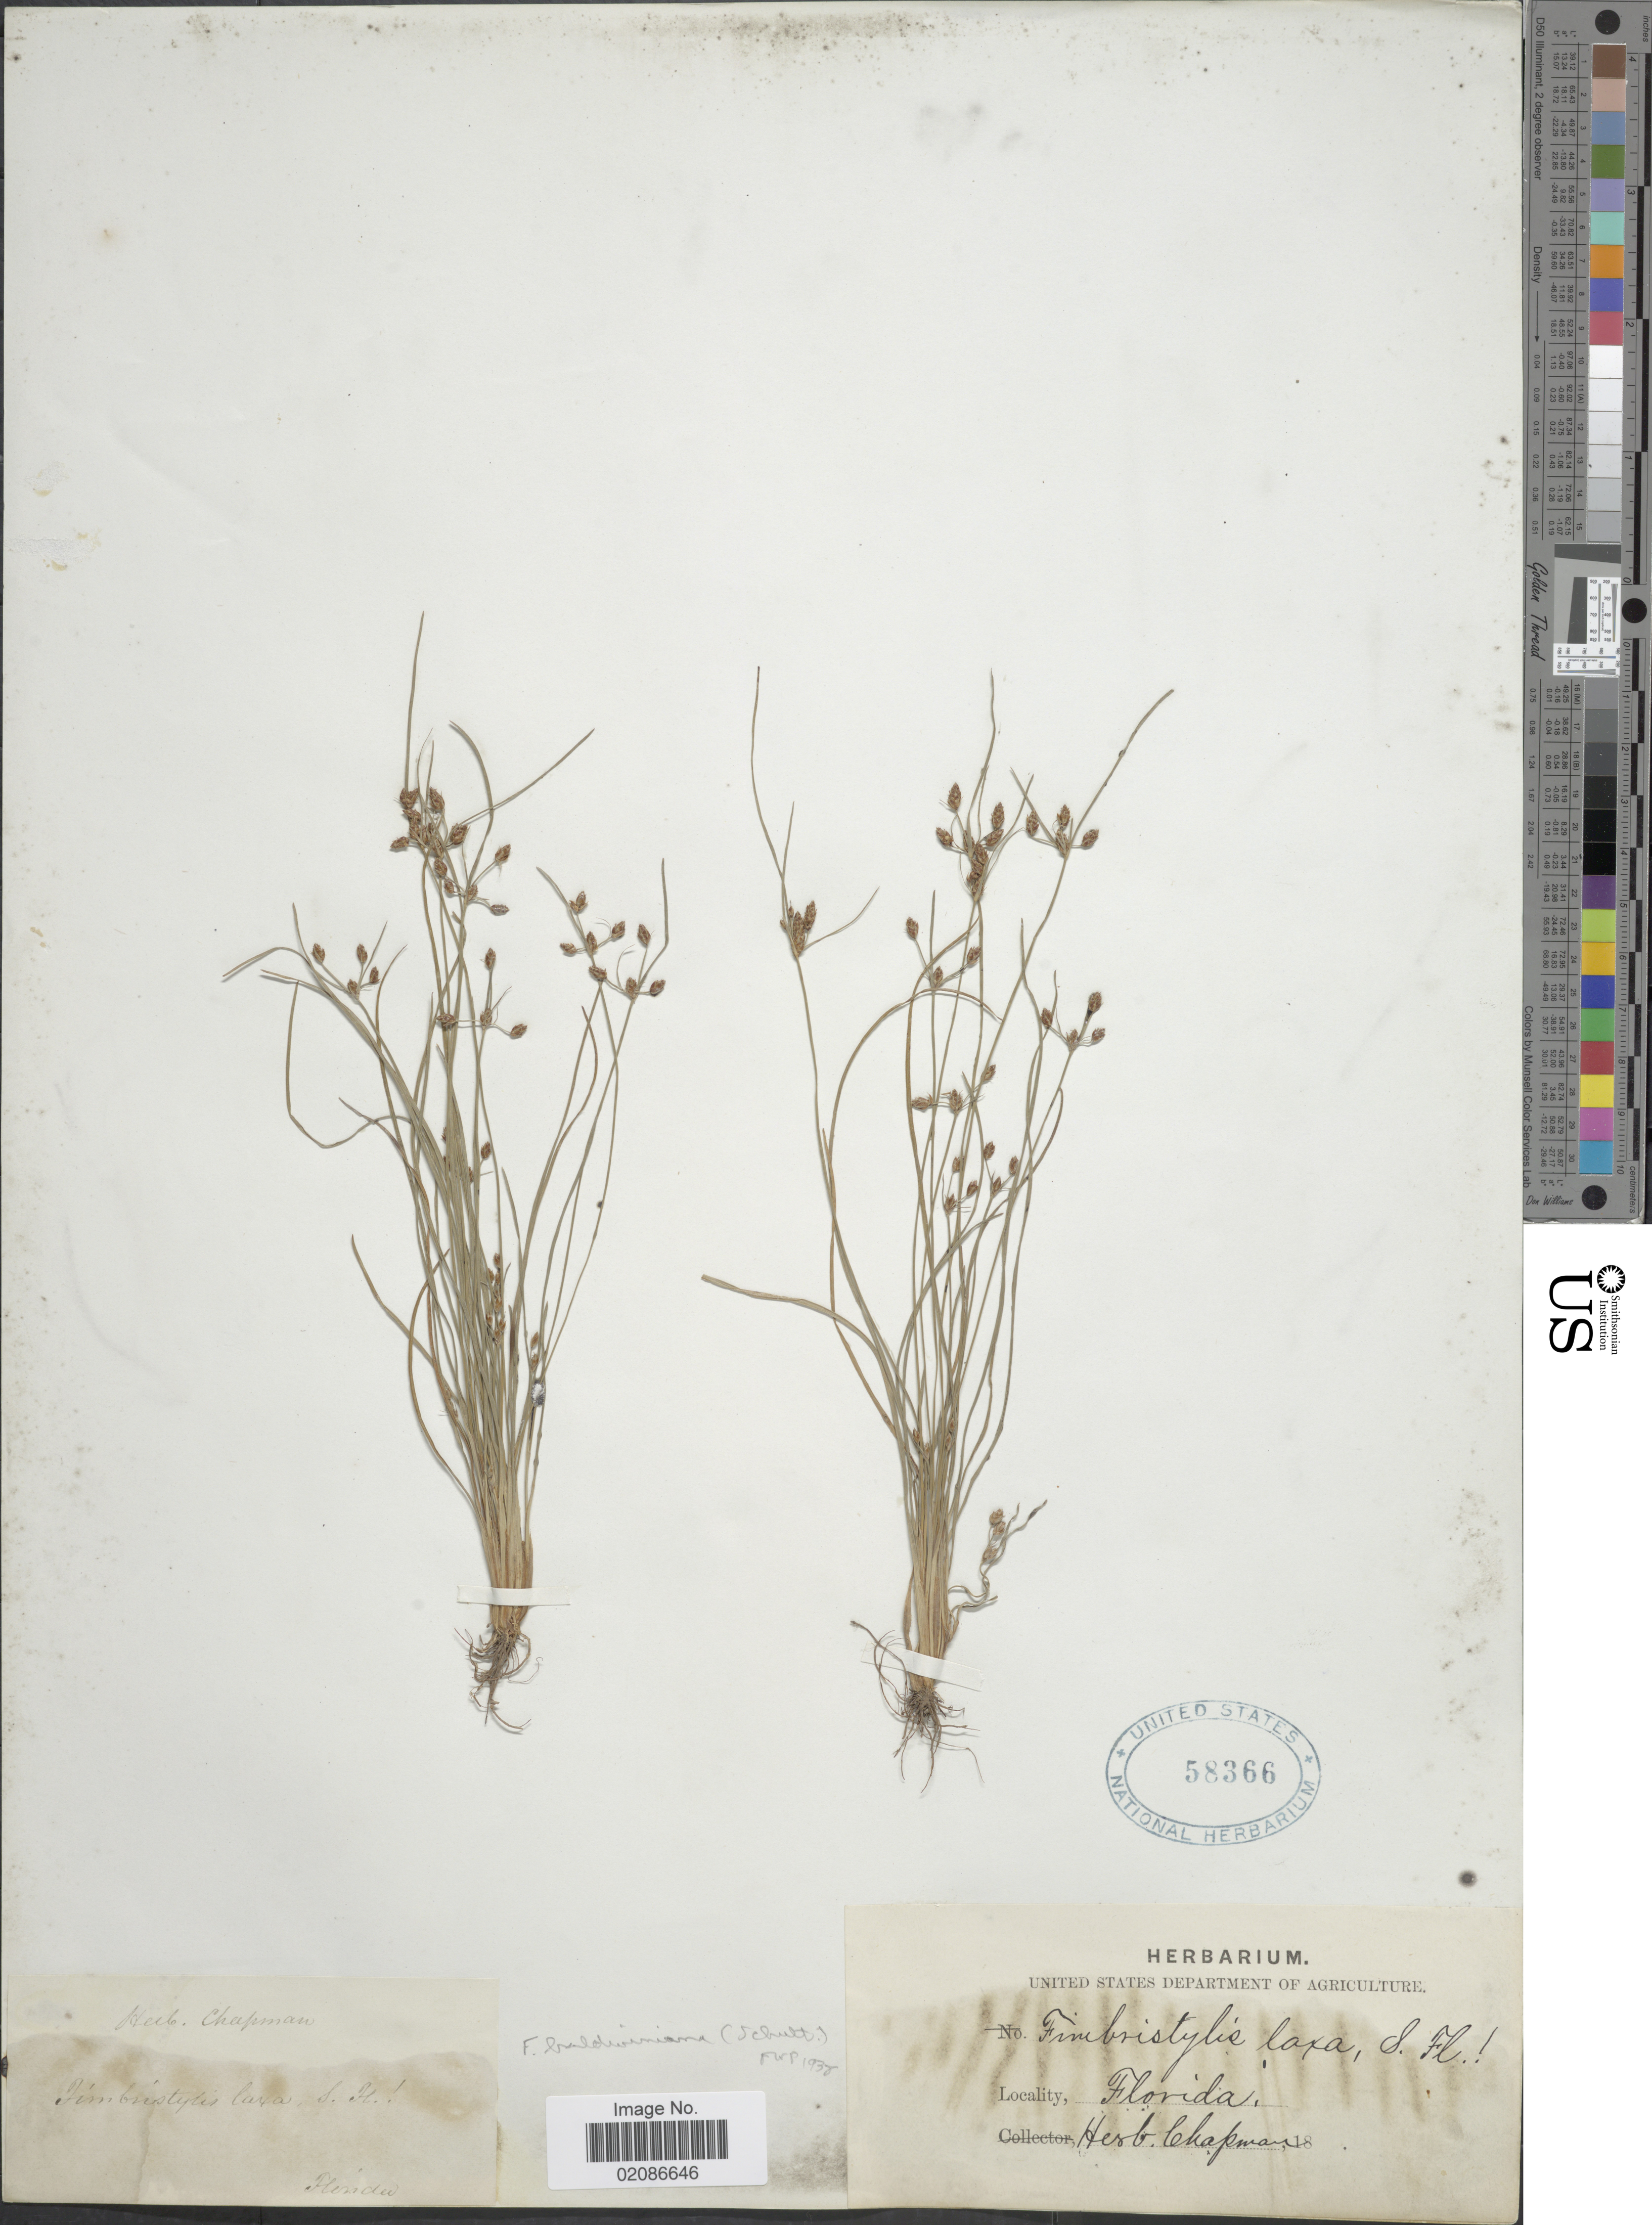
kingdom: Plantae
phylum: Tracheophyta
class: Liliopsida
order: Poales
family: Cyperaceae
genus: Fimbristylis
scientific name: Fimbristylis dichotoma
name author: (L.) Vahl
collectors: ex herb. Chapman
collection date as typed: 18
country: United States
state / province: Florida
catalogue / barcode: US 58366